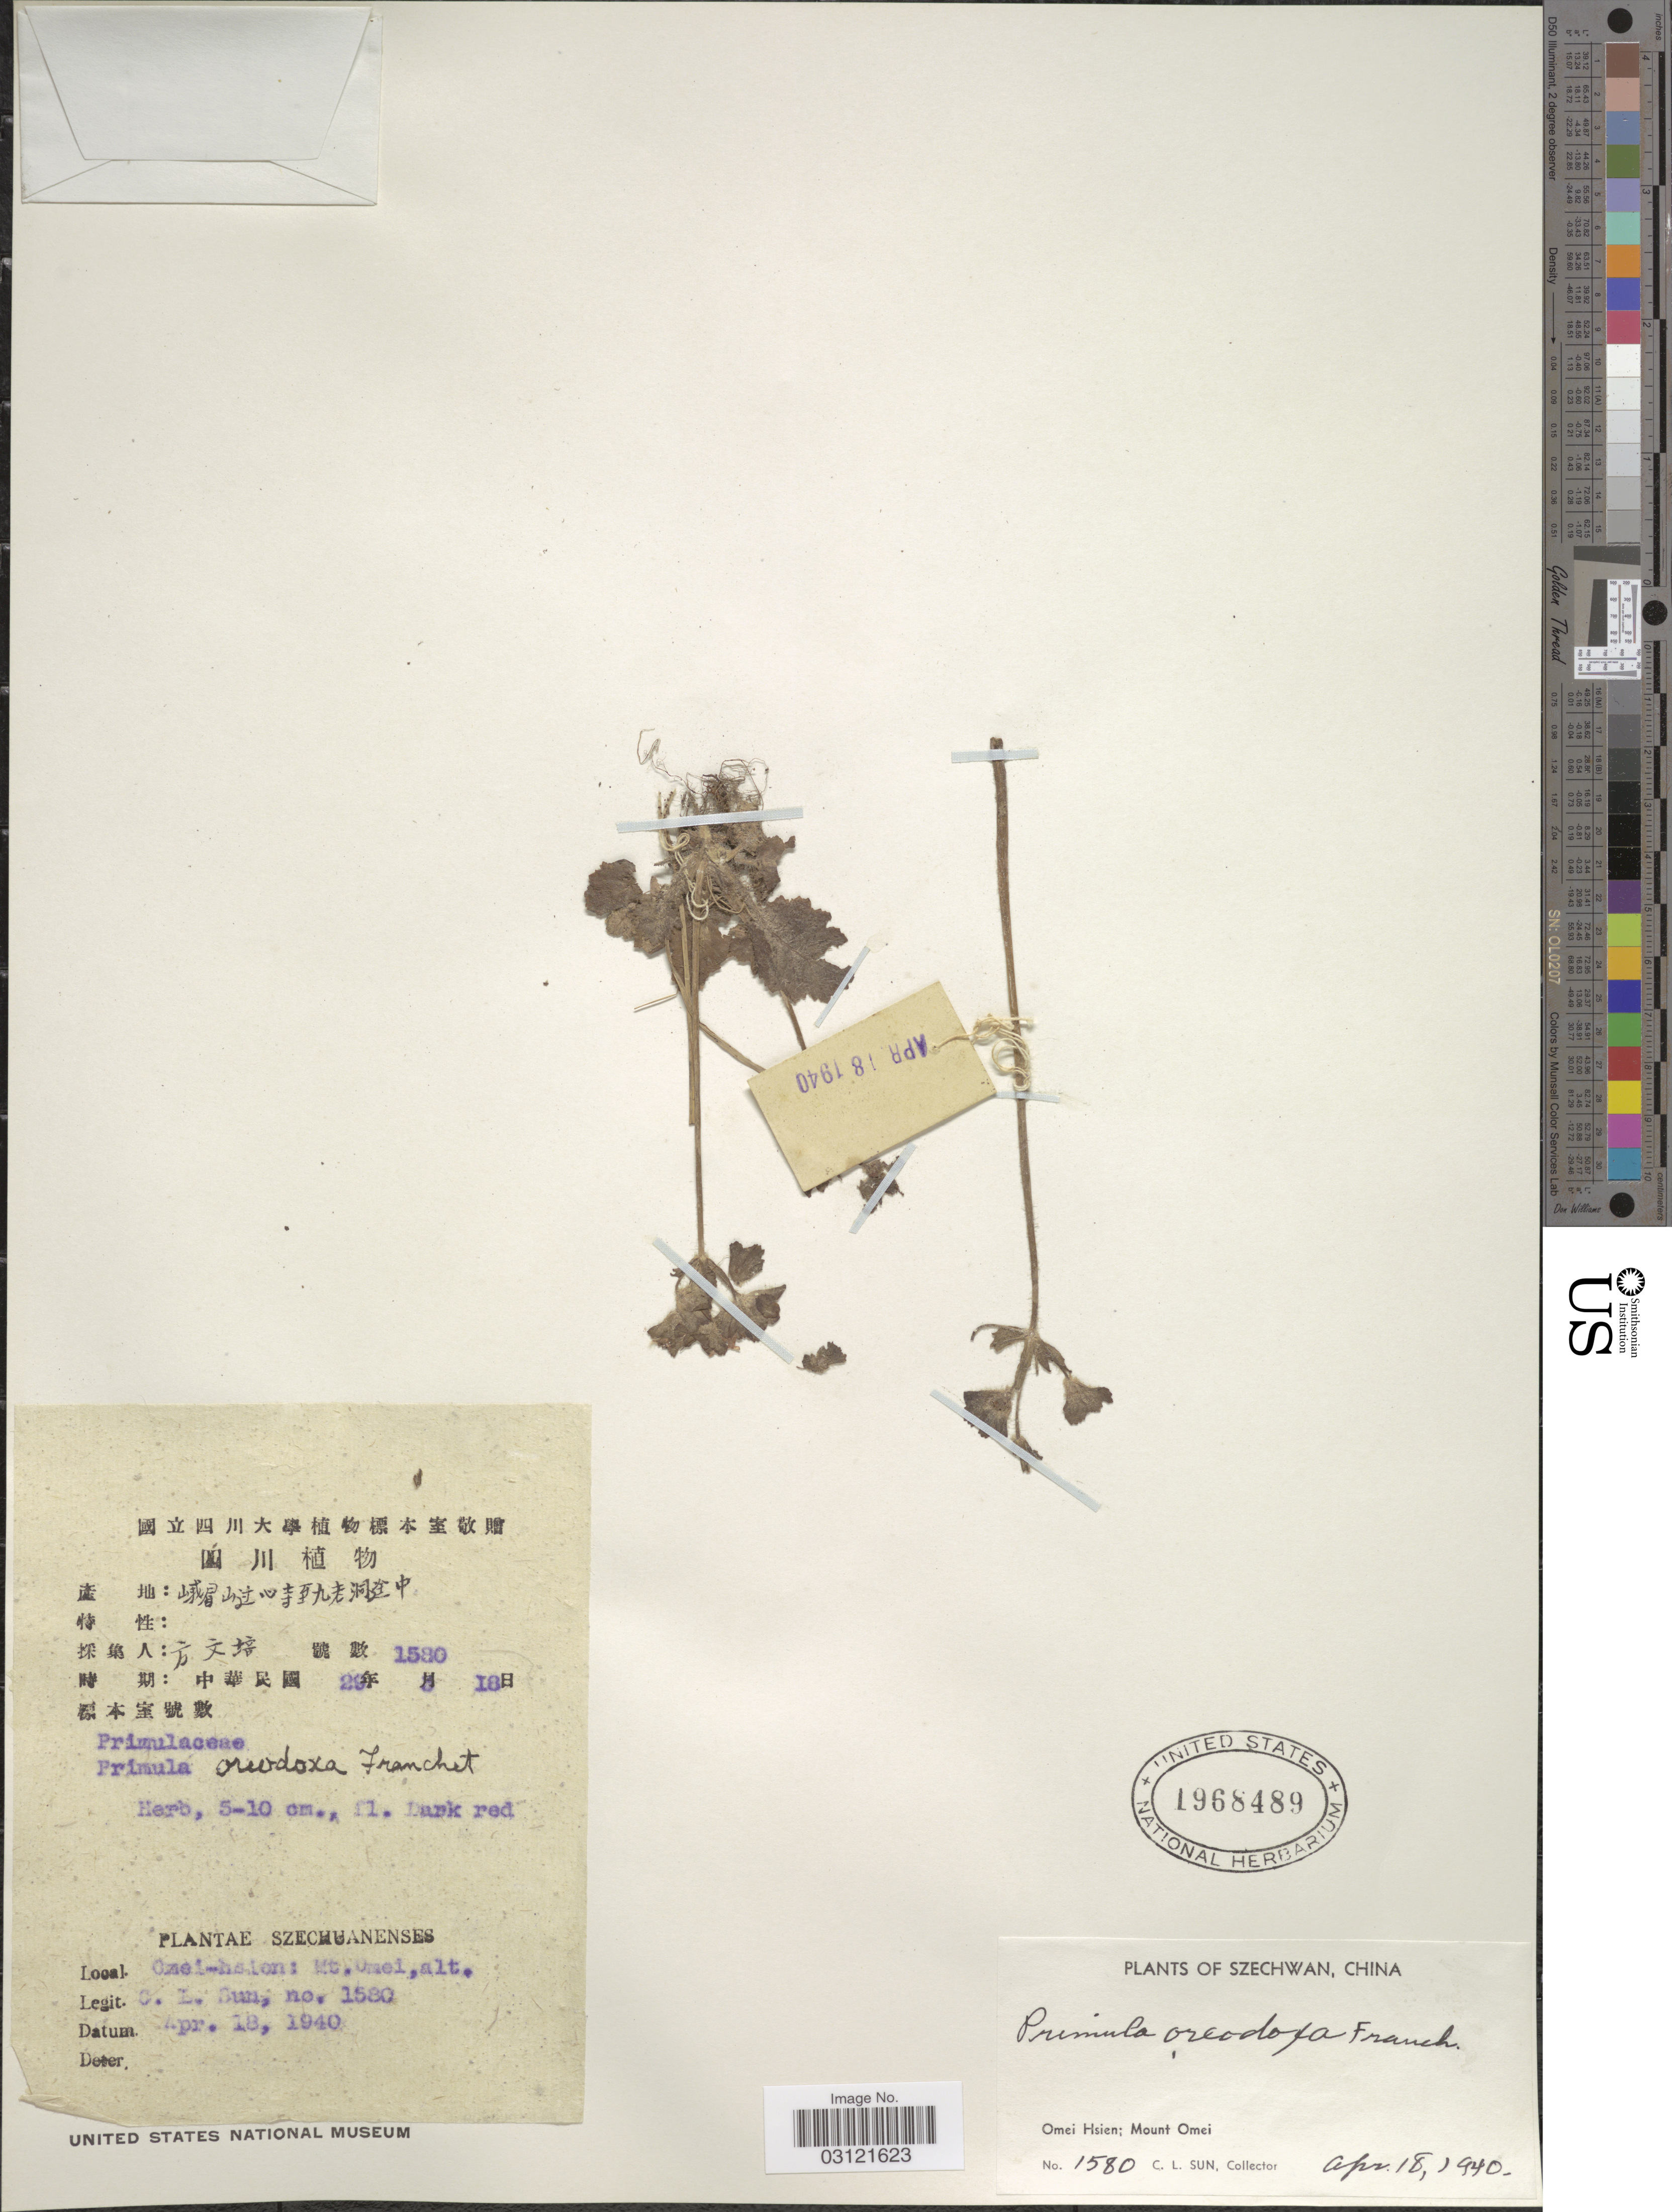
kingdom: Plantae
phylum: Tracheophyta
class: Magnoliopsida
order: Ericales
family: Primulaceae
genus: Primula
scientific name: Primula oreodoxa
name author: Franch.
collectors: C. Sun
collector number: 1580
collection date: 1940-04-18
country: China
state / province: Sichuan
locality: Szechwan, Omei Hsien; Mount Omei.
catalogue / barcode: US 1968489